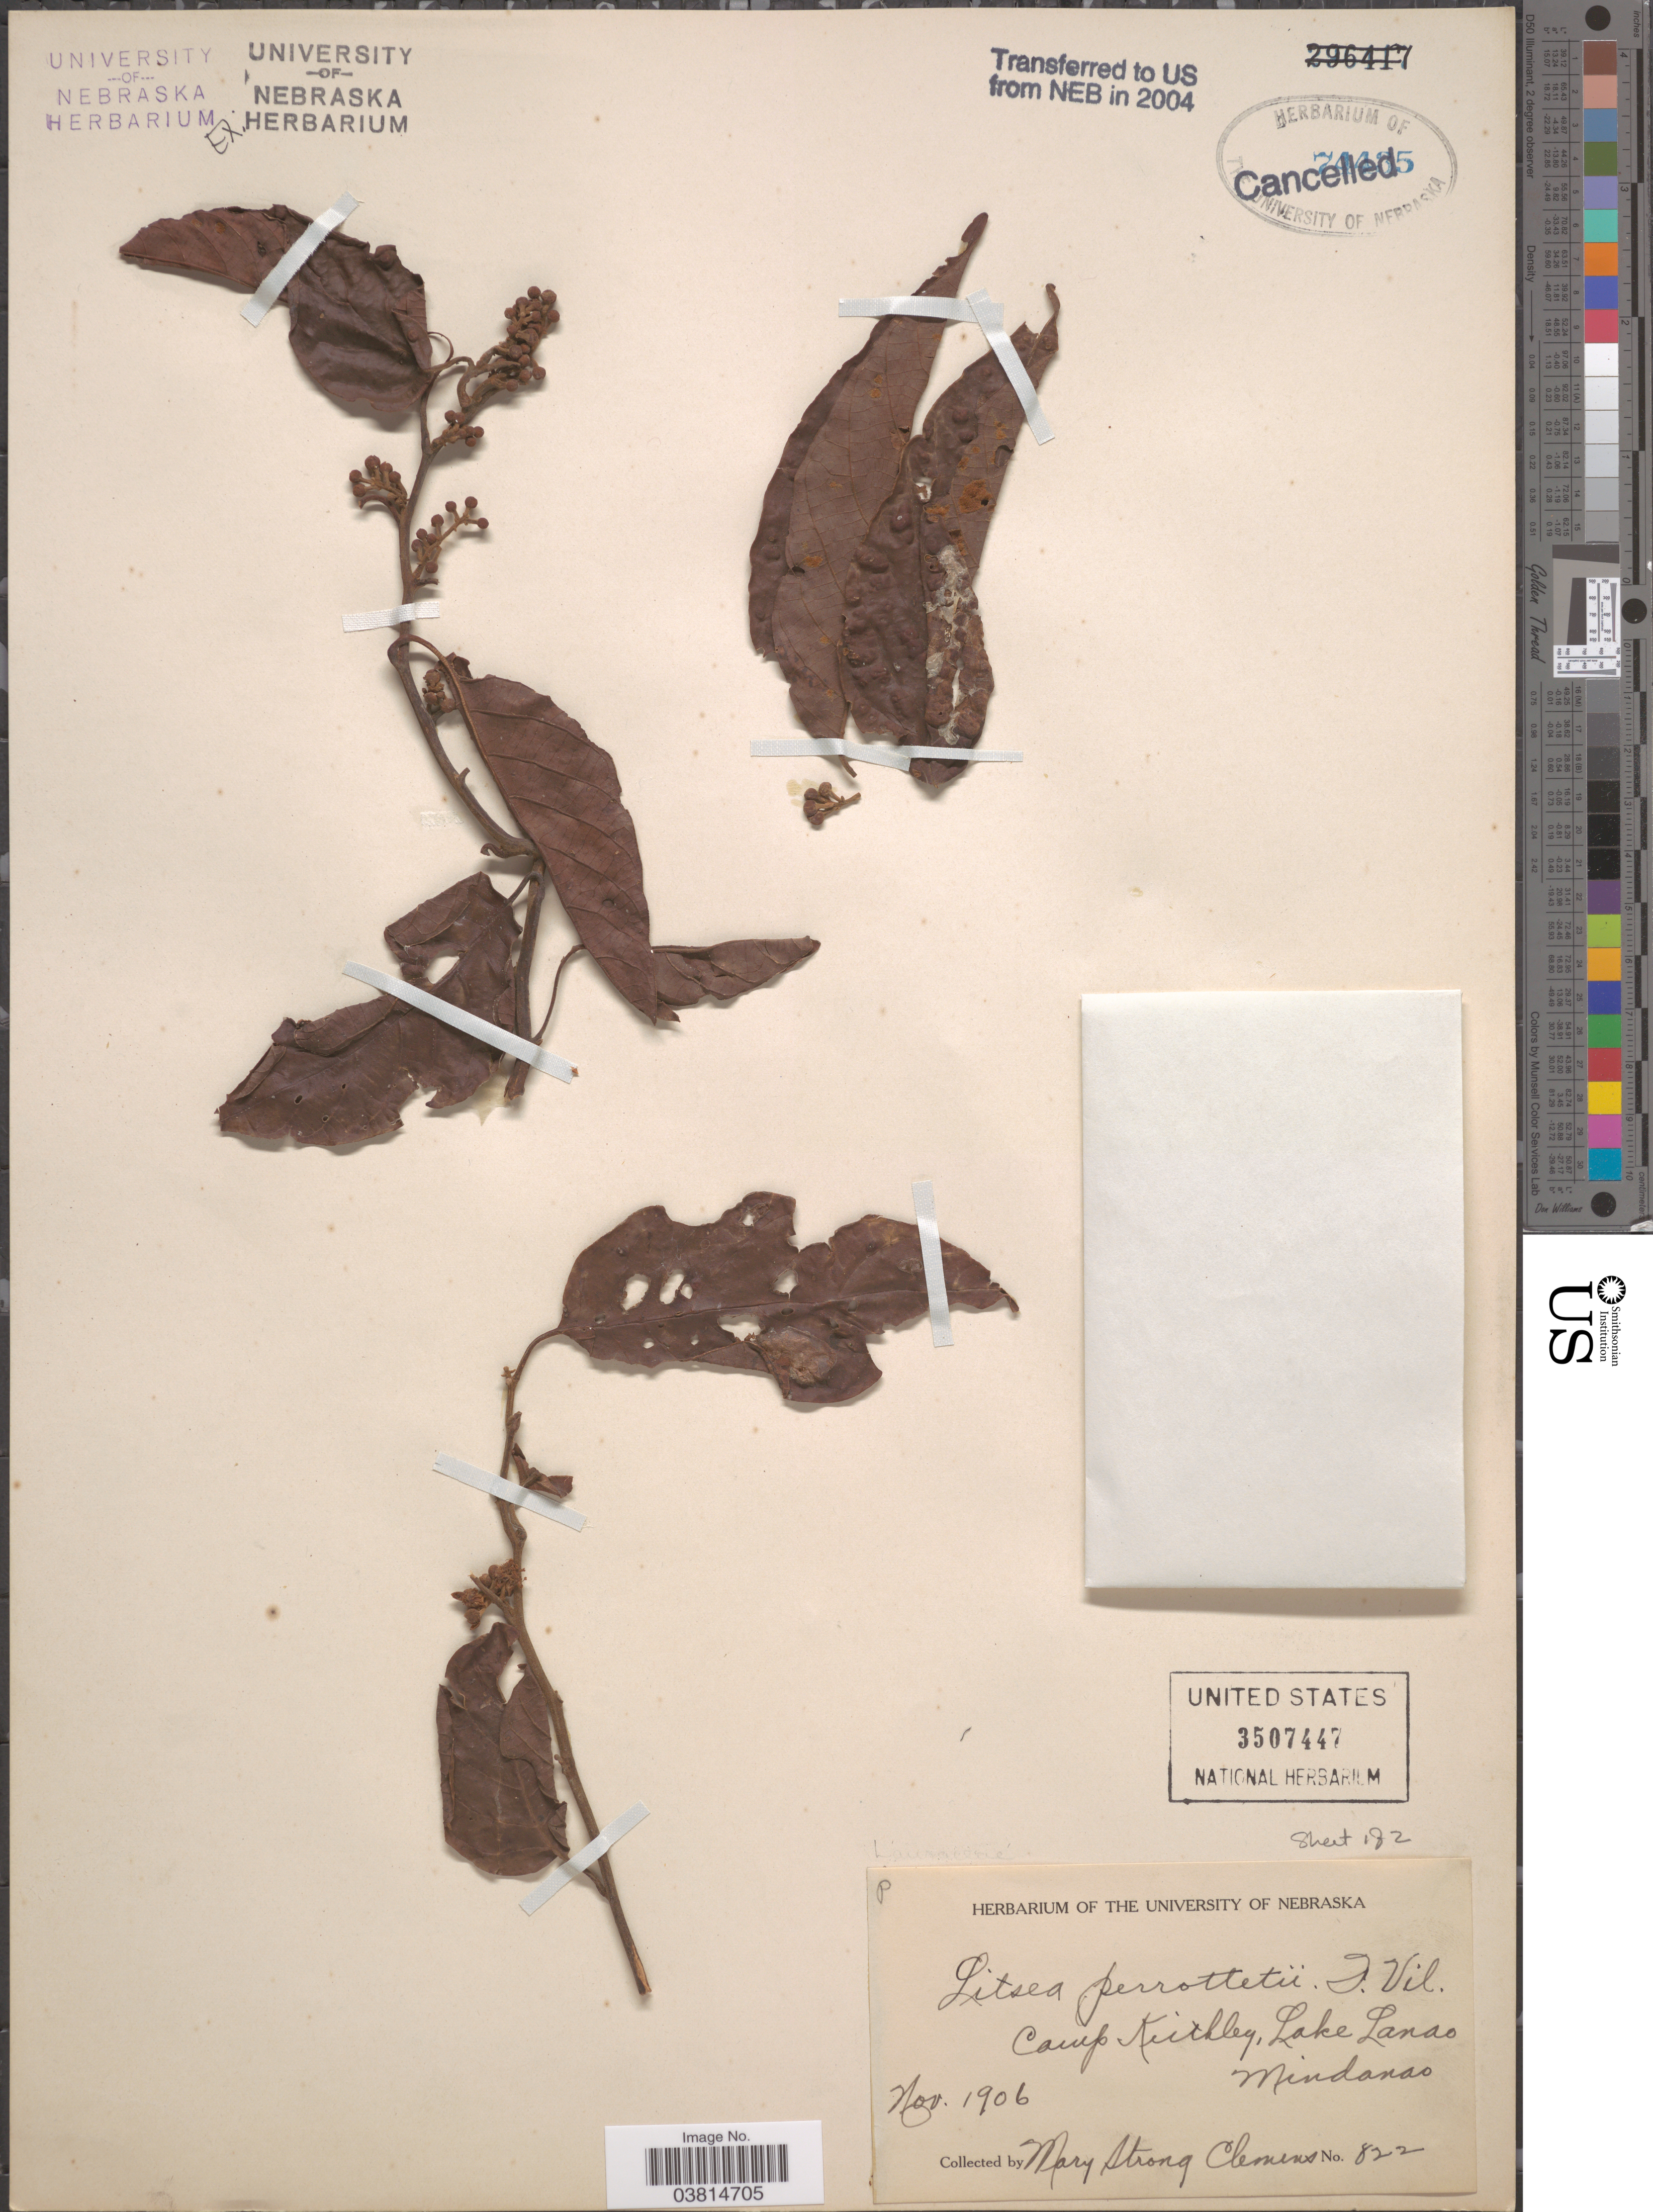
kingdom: Plantae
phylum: Tracheophyta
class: Magnoliopsida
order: Laurales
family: Lauraceae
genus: Litsea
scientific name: Litsea perrottetii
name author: (Blume) Fern.-Vill.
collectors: M. S. Clemens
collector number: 822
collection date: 1906-11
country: Philippines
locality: Camp Keithley, Lake Lanao. Mindanao.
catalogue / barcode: US 3507447